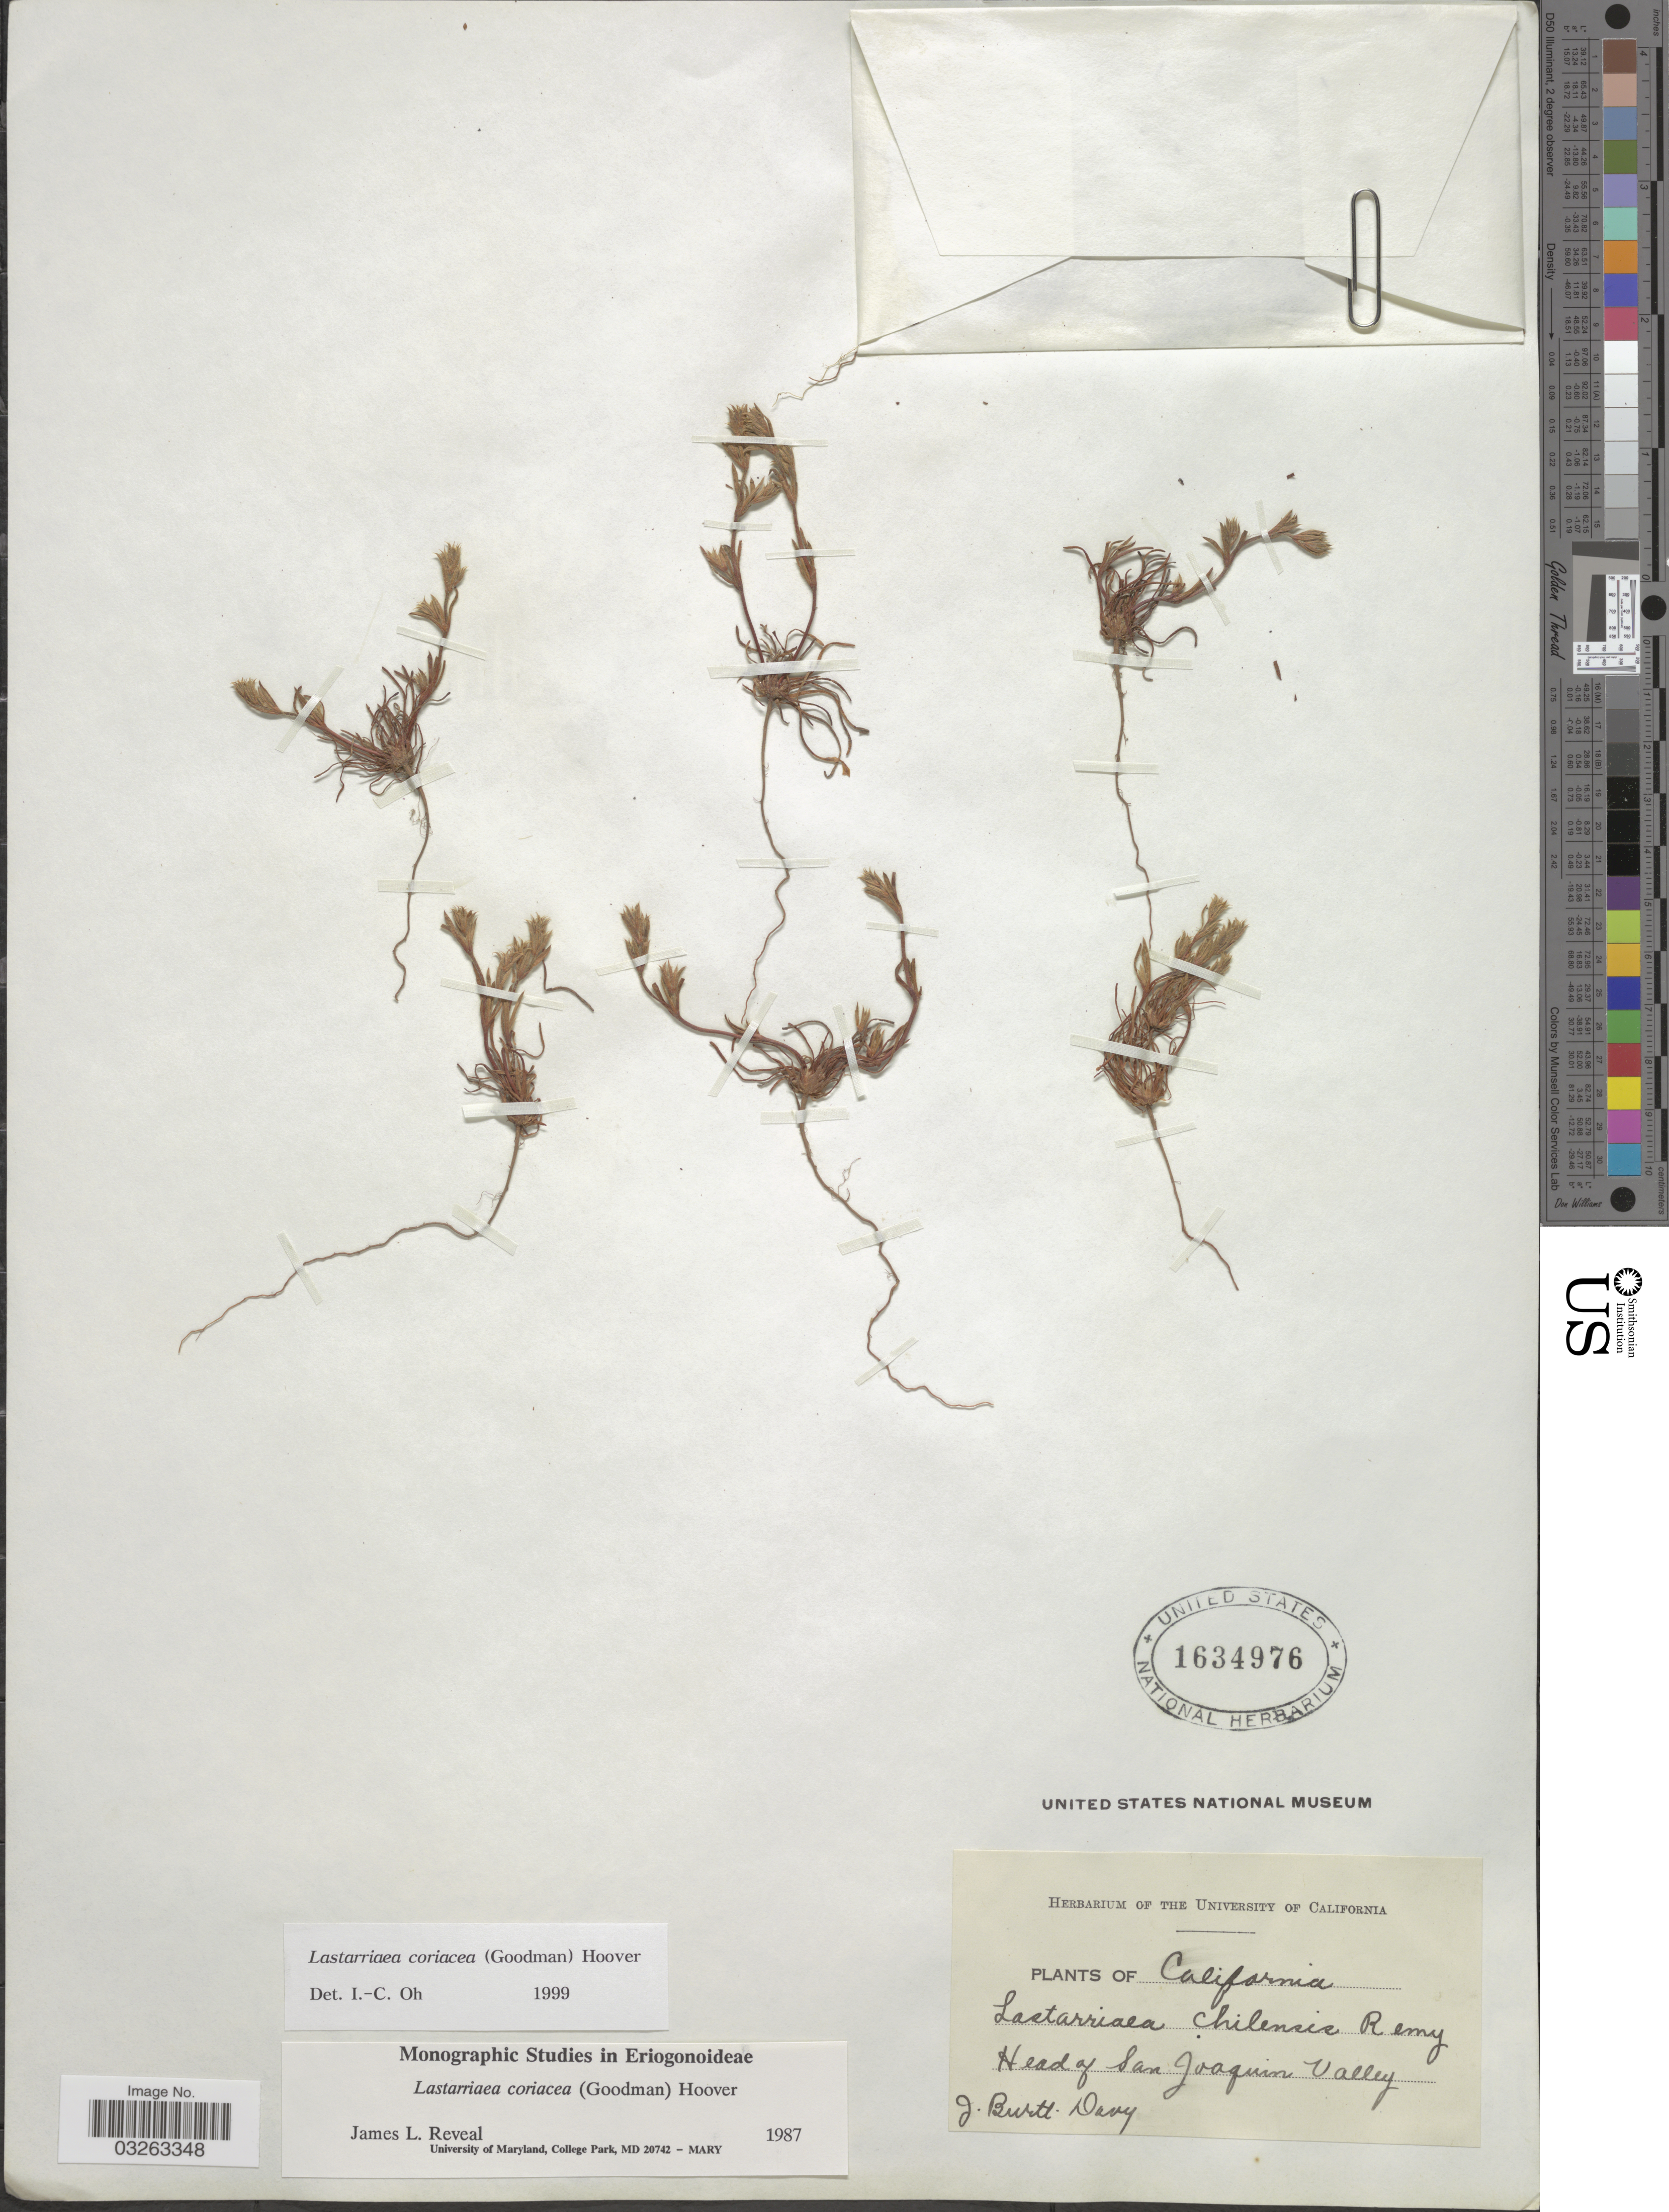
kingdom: Plantae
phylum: Tracheophyta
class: Magnoliopsida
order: Caryophyllales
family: Polygonaceae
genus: Lastarriaea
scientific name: Lastarriaea coriacea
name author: (Goodman) Hoover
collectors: J. Burtt Davy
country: United States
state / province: California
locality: Head of San Joaquin Valley.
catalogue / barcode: US 1634976